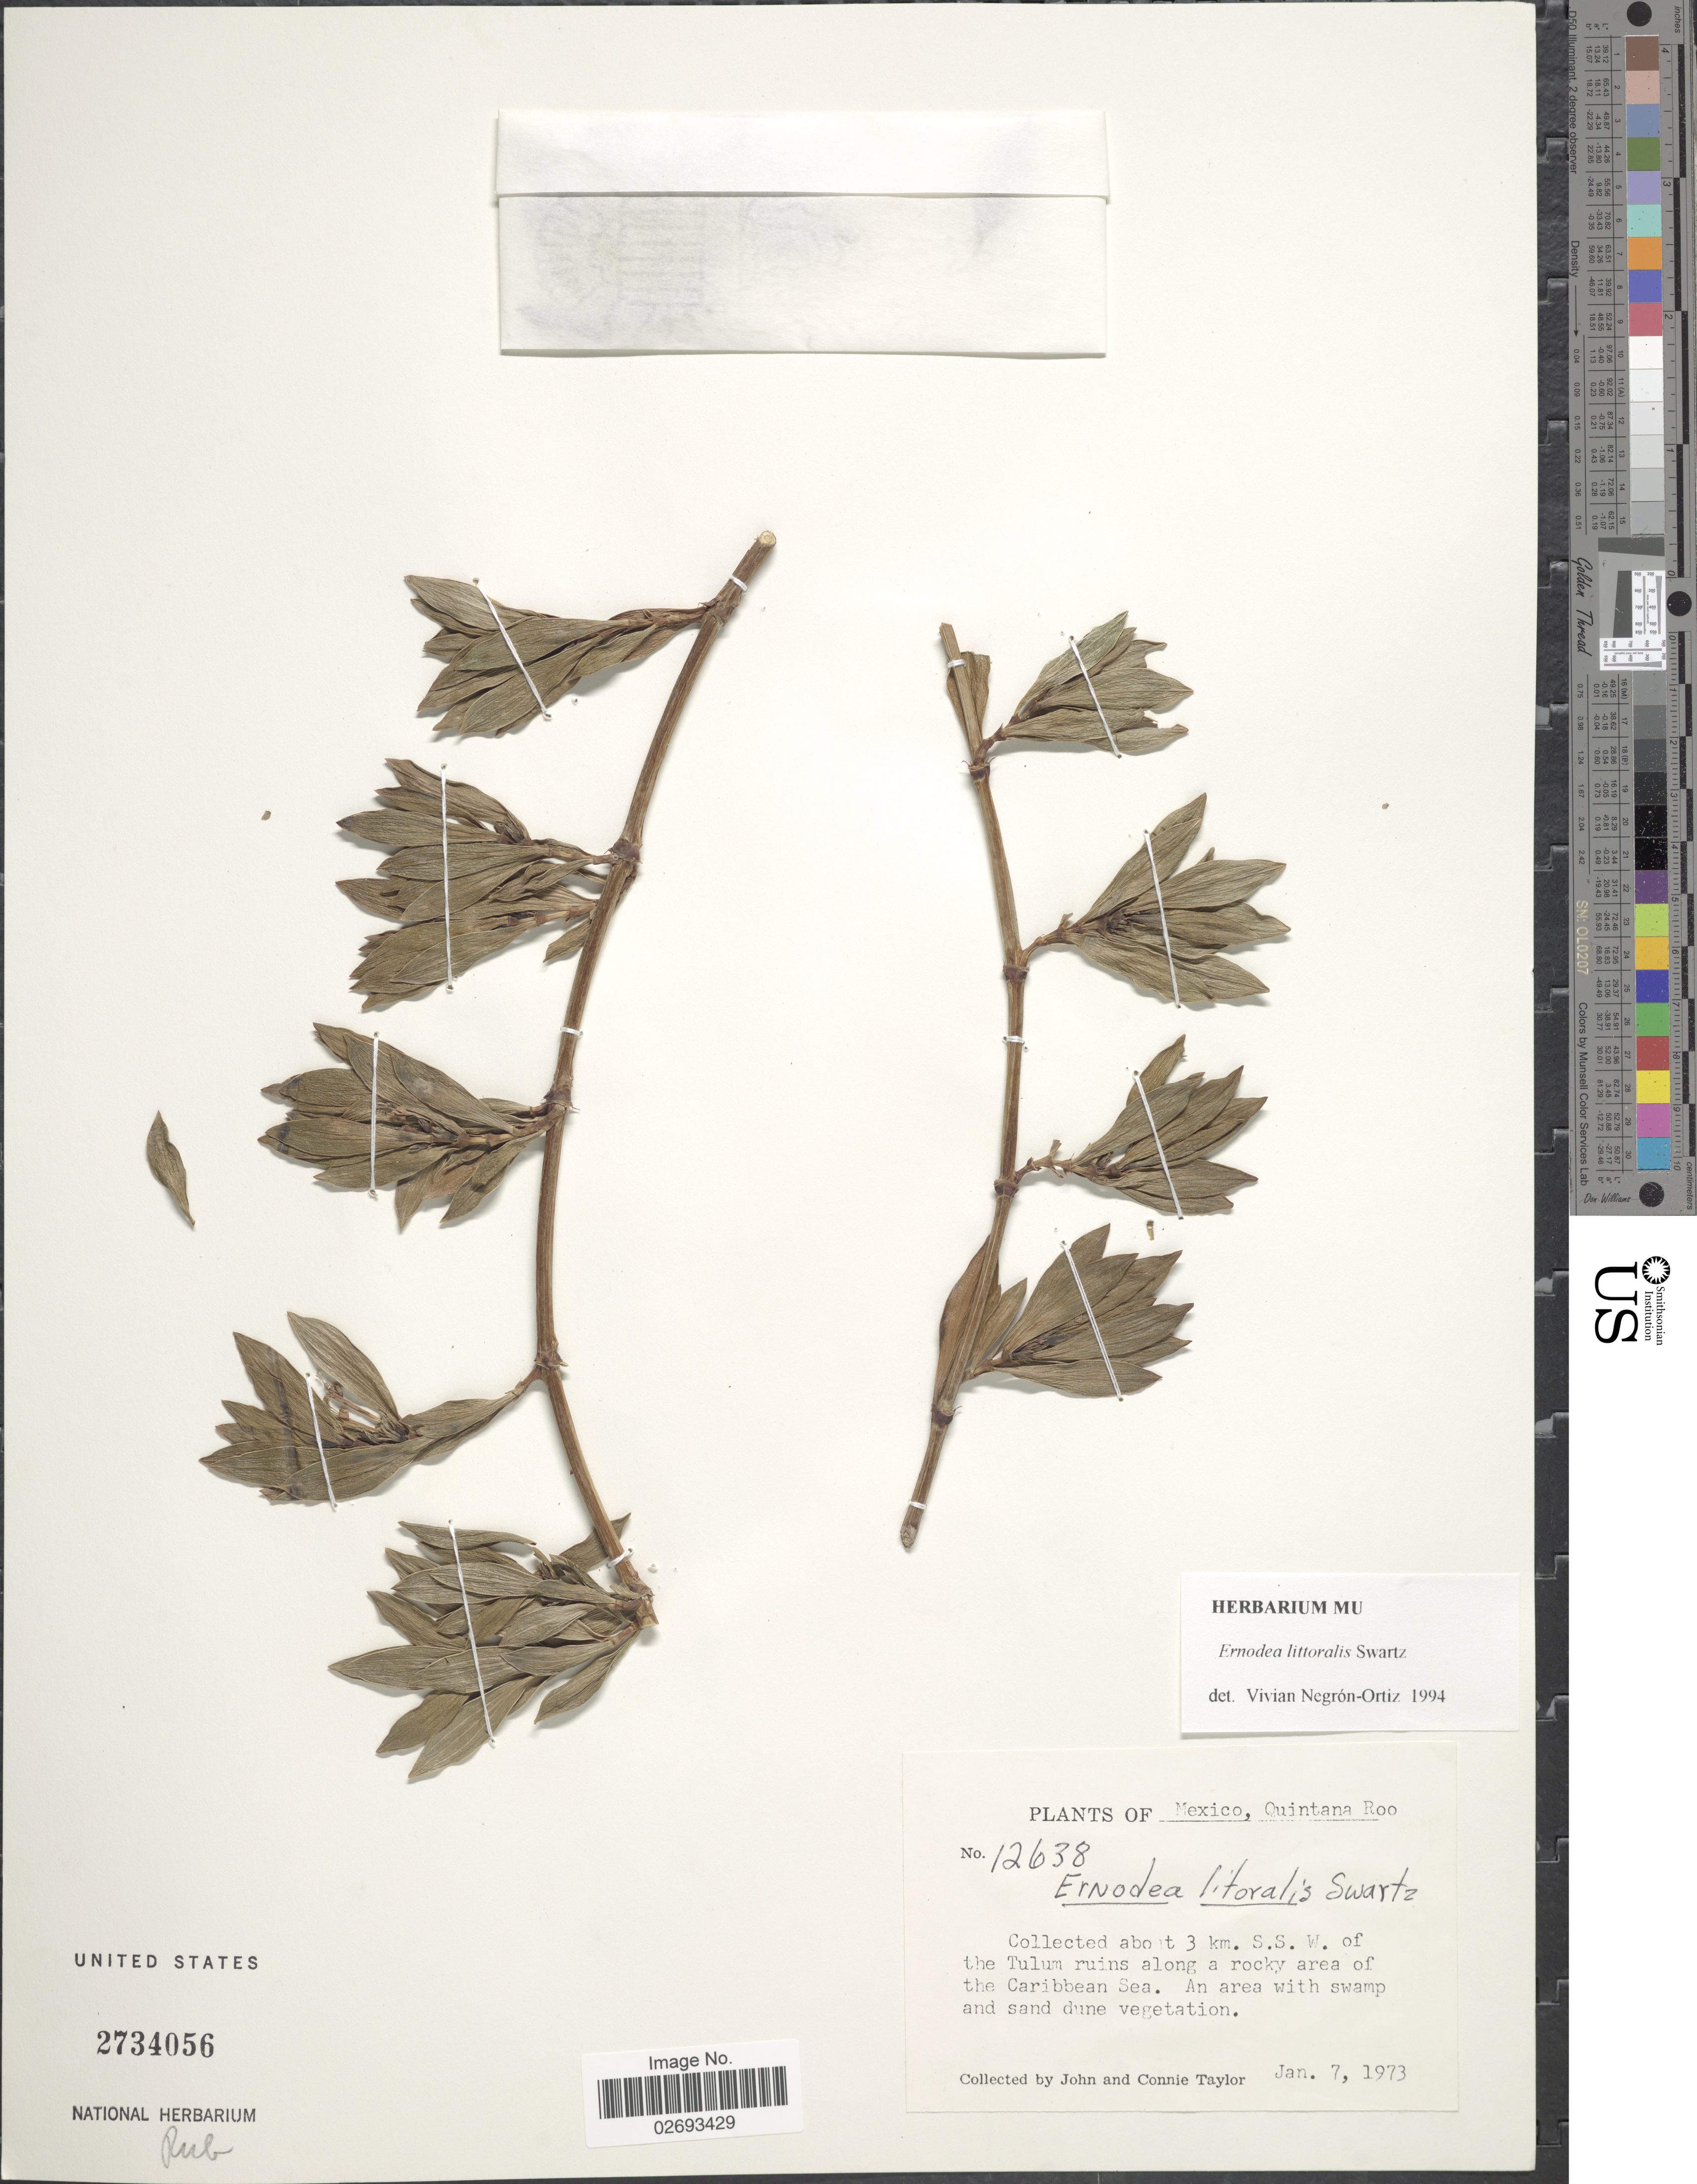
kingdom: Plantae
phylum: Tracheophyta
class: Magnoliopsida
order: Gentianales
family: Rubiaceae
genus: Ernodea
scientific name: Ernodea littoralis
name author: Sw.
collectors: J. Taylor & C. Taylor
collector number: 12638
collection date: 1973-01-07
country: Mexico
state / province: Quintana Roo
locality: About 3 km. S.S. W. of the Tulum ruins along a rocky area of the Caribbean Sea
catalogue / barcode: US 2734056